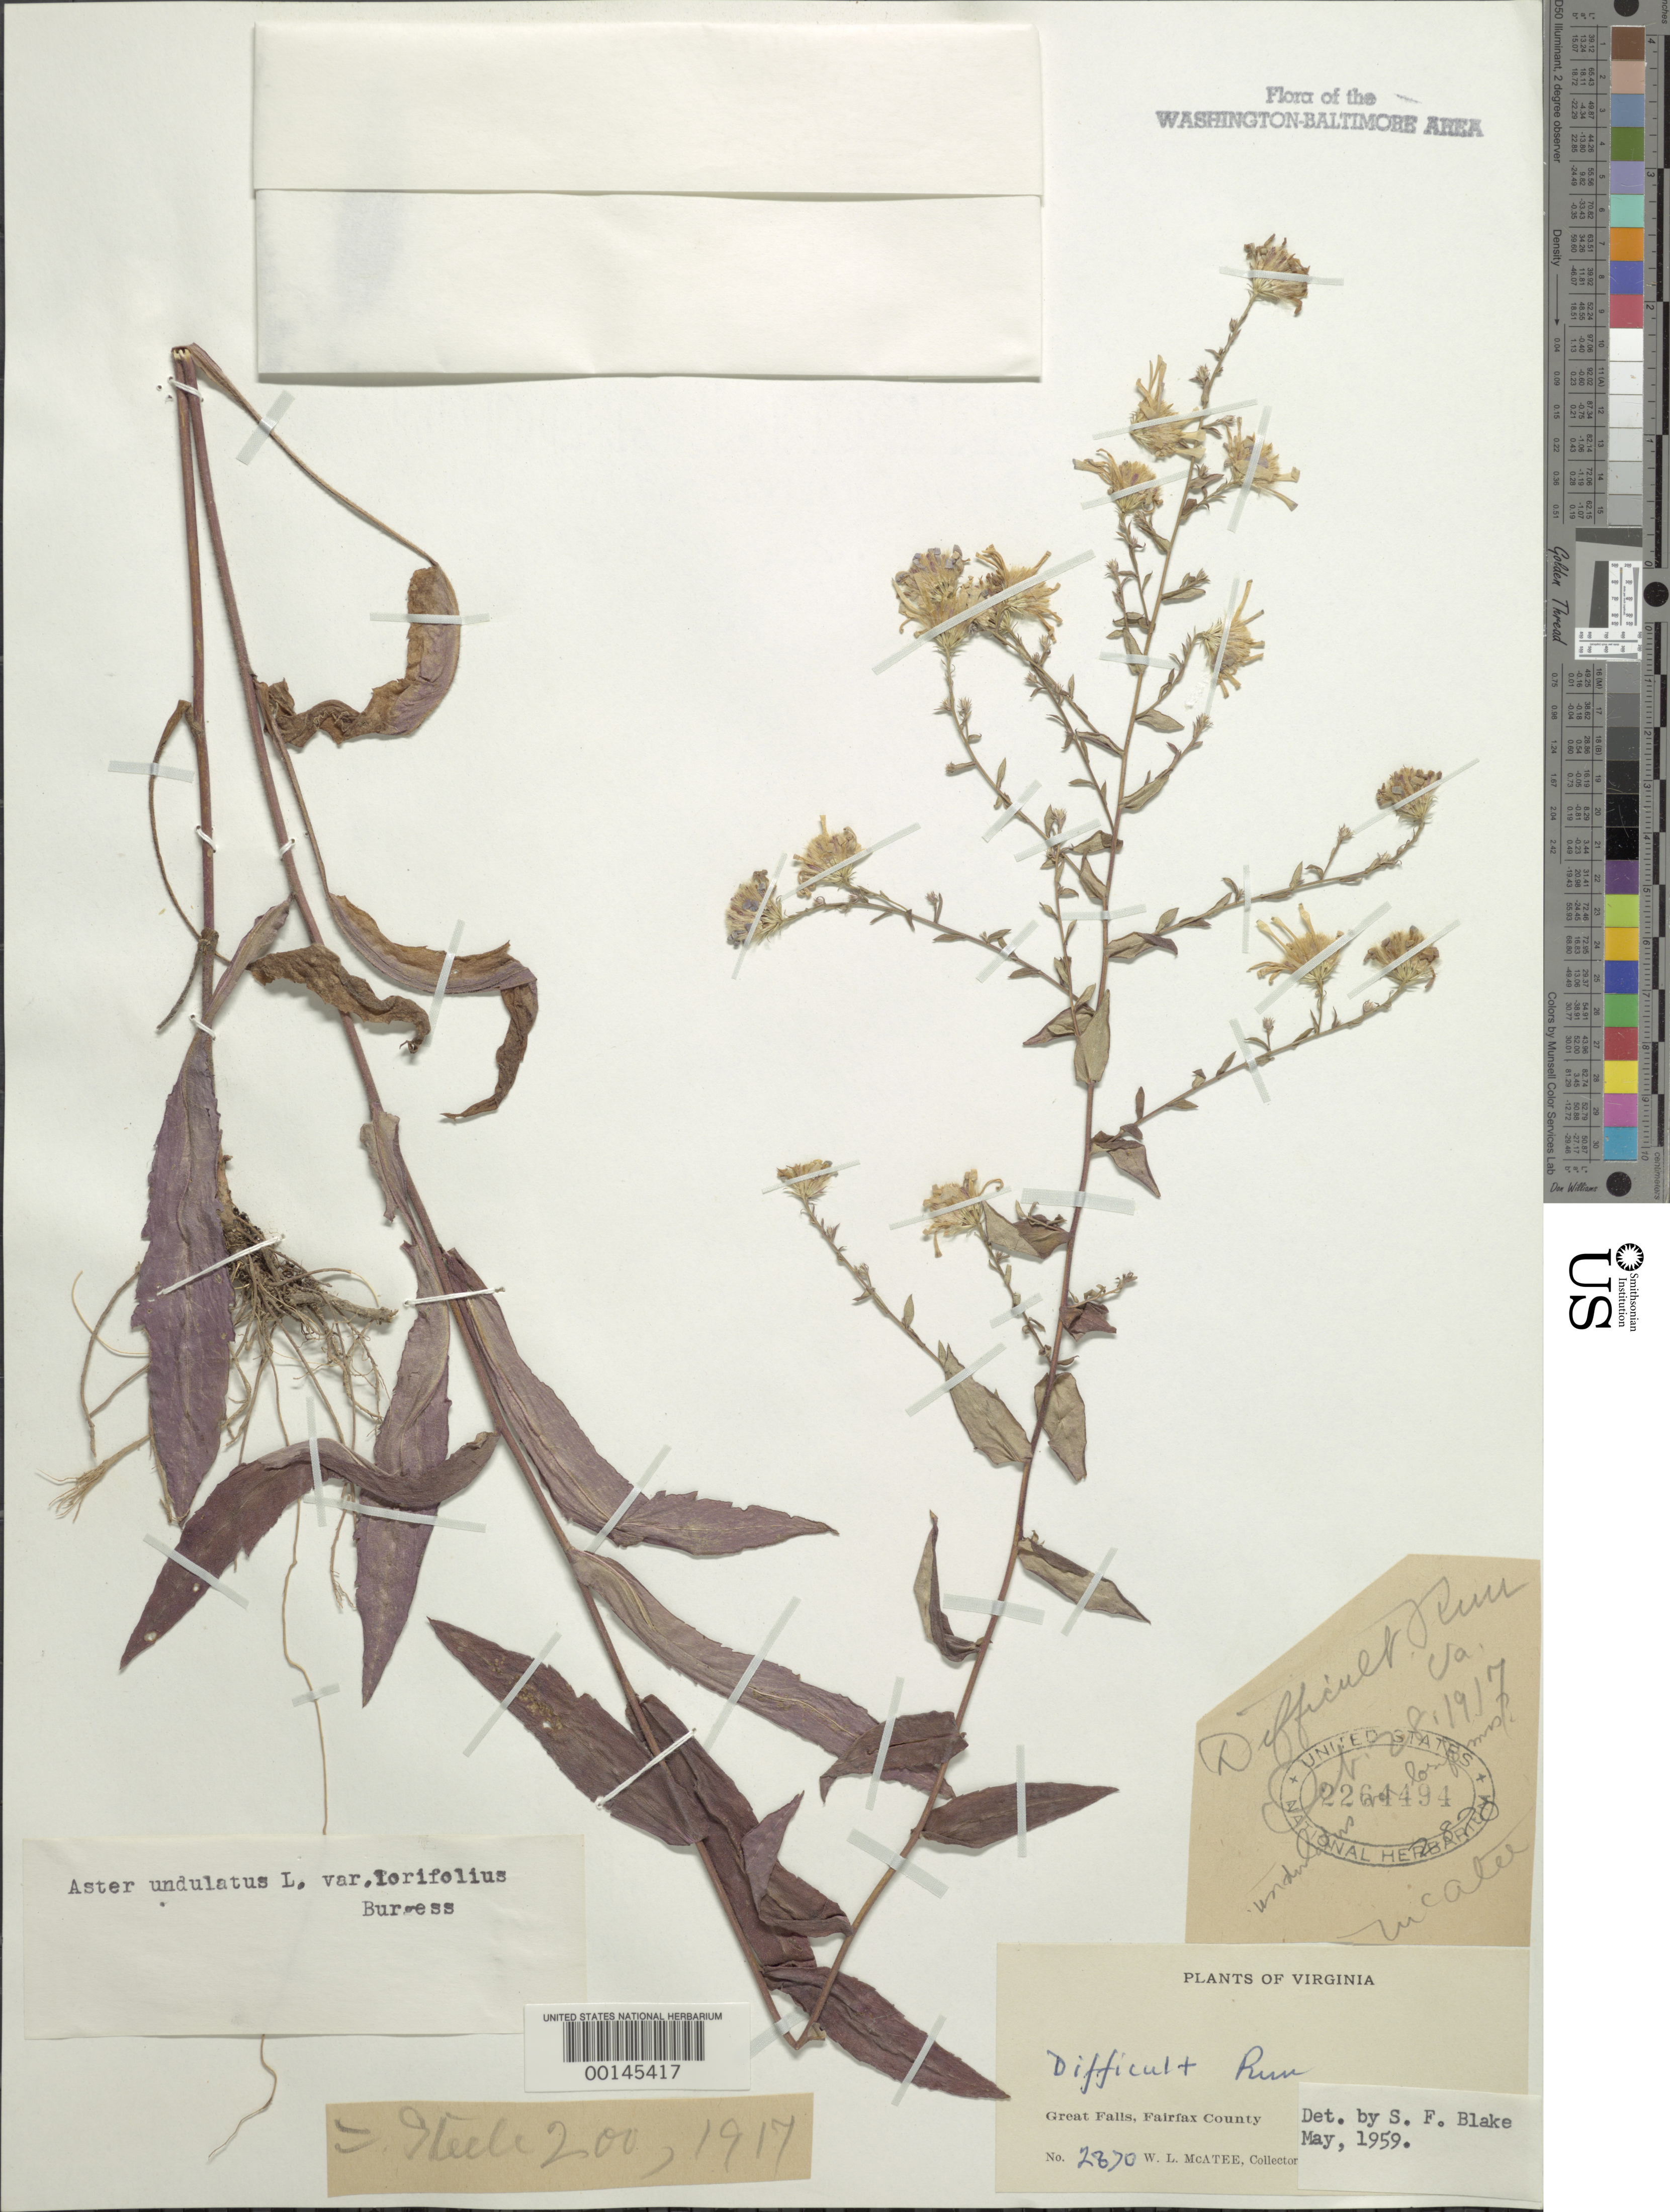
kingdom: Plantae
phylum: Tracheophyta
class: Magnoliopsida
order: Asterales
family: Asteraceae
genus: Symphyotrichum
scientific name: Symphyotrichum undulatum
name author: (L.) G.L. Nesom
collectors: W. McAtee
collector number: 2870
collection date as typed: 28 Oct 1917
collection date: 1917-10-28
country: United States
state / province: Virginia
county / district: Fairfax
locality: Difficult Run C. & O. Canal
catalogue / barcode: US 2264494